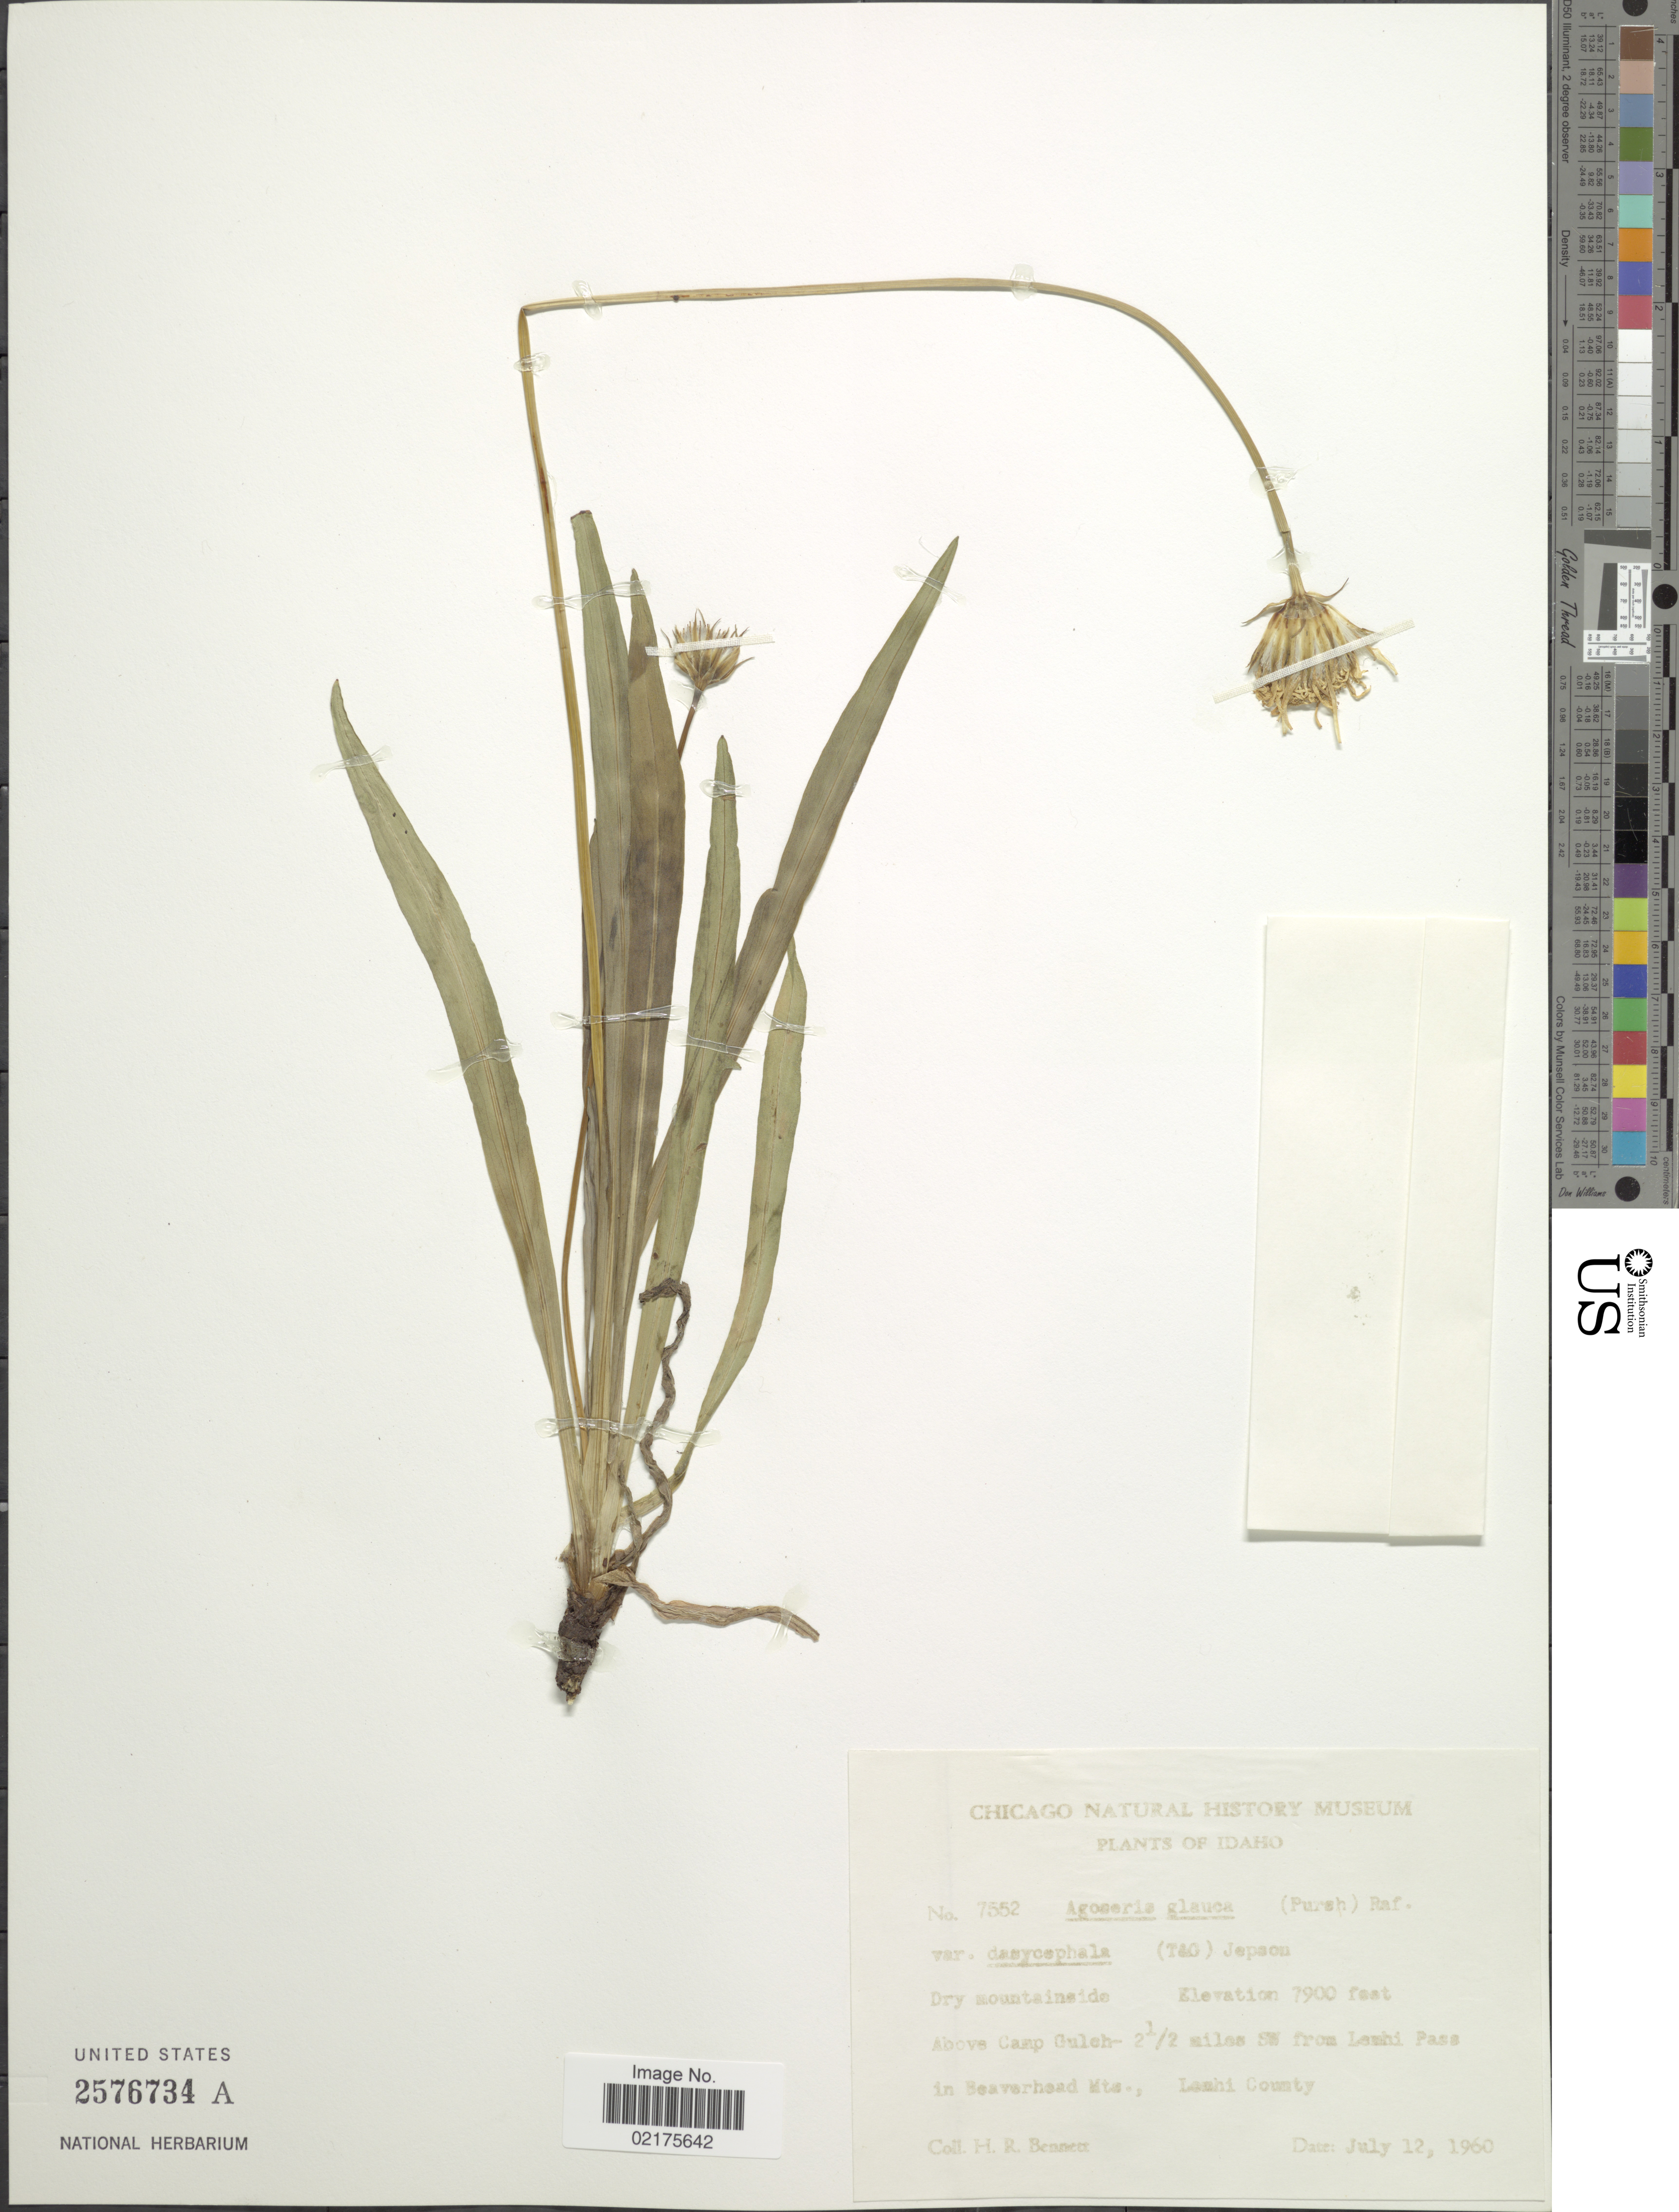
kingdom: Plantae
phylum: Tracheophyta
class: Magnoliopsida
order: Asterales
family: Asteraceae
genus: Agoseris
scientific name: Agoseris glauca var. dasycephala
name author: (Torr. & A. Gray) Jeps.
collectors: H. R. Bennett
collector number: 7552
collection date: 1960-07-12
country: United States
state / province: Idaho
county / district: Lemhi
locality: Above Camp Gulch 2½ miles SW from Lemhi Pass, in Beaverhead Mts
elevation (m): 2408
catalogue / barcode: US 2576734A